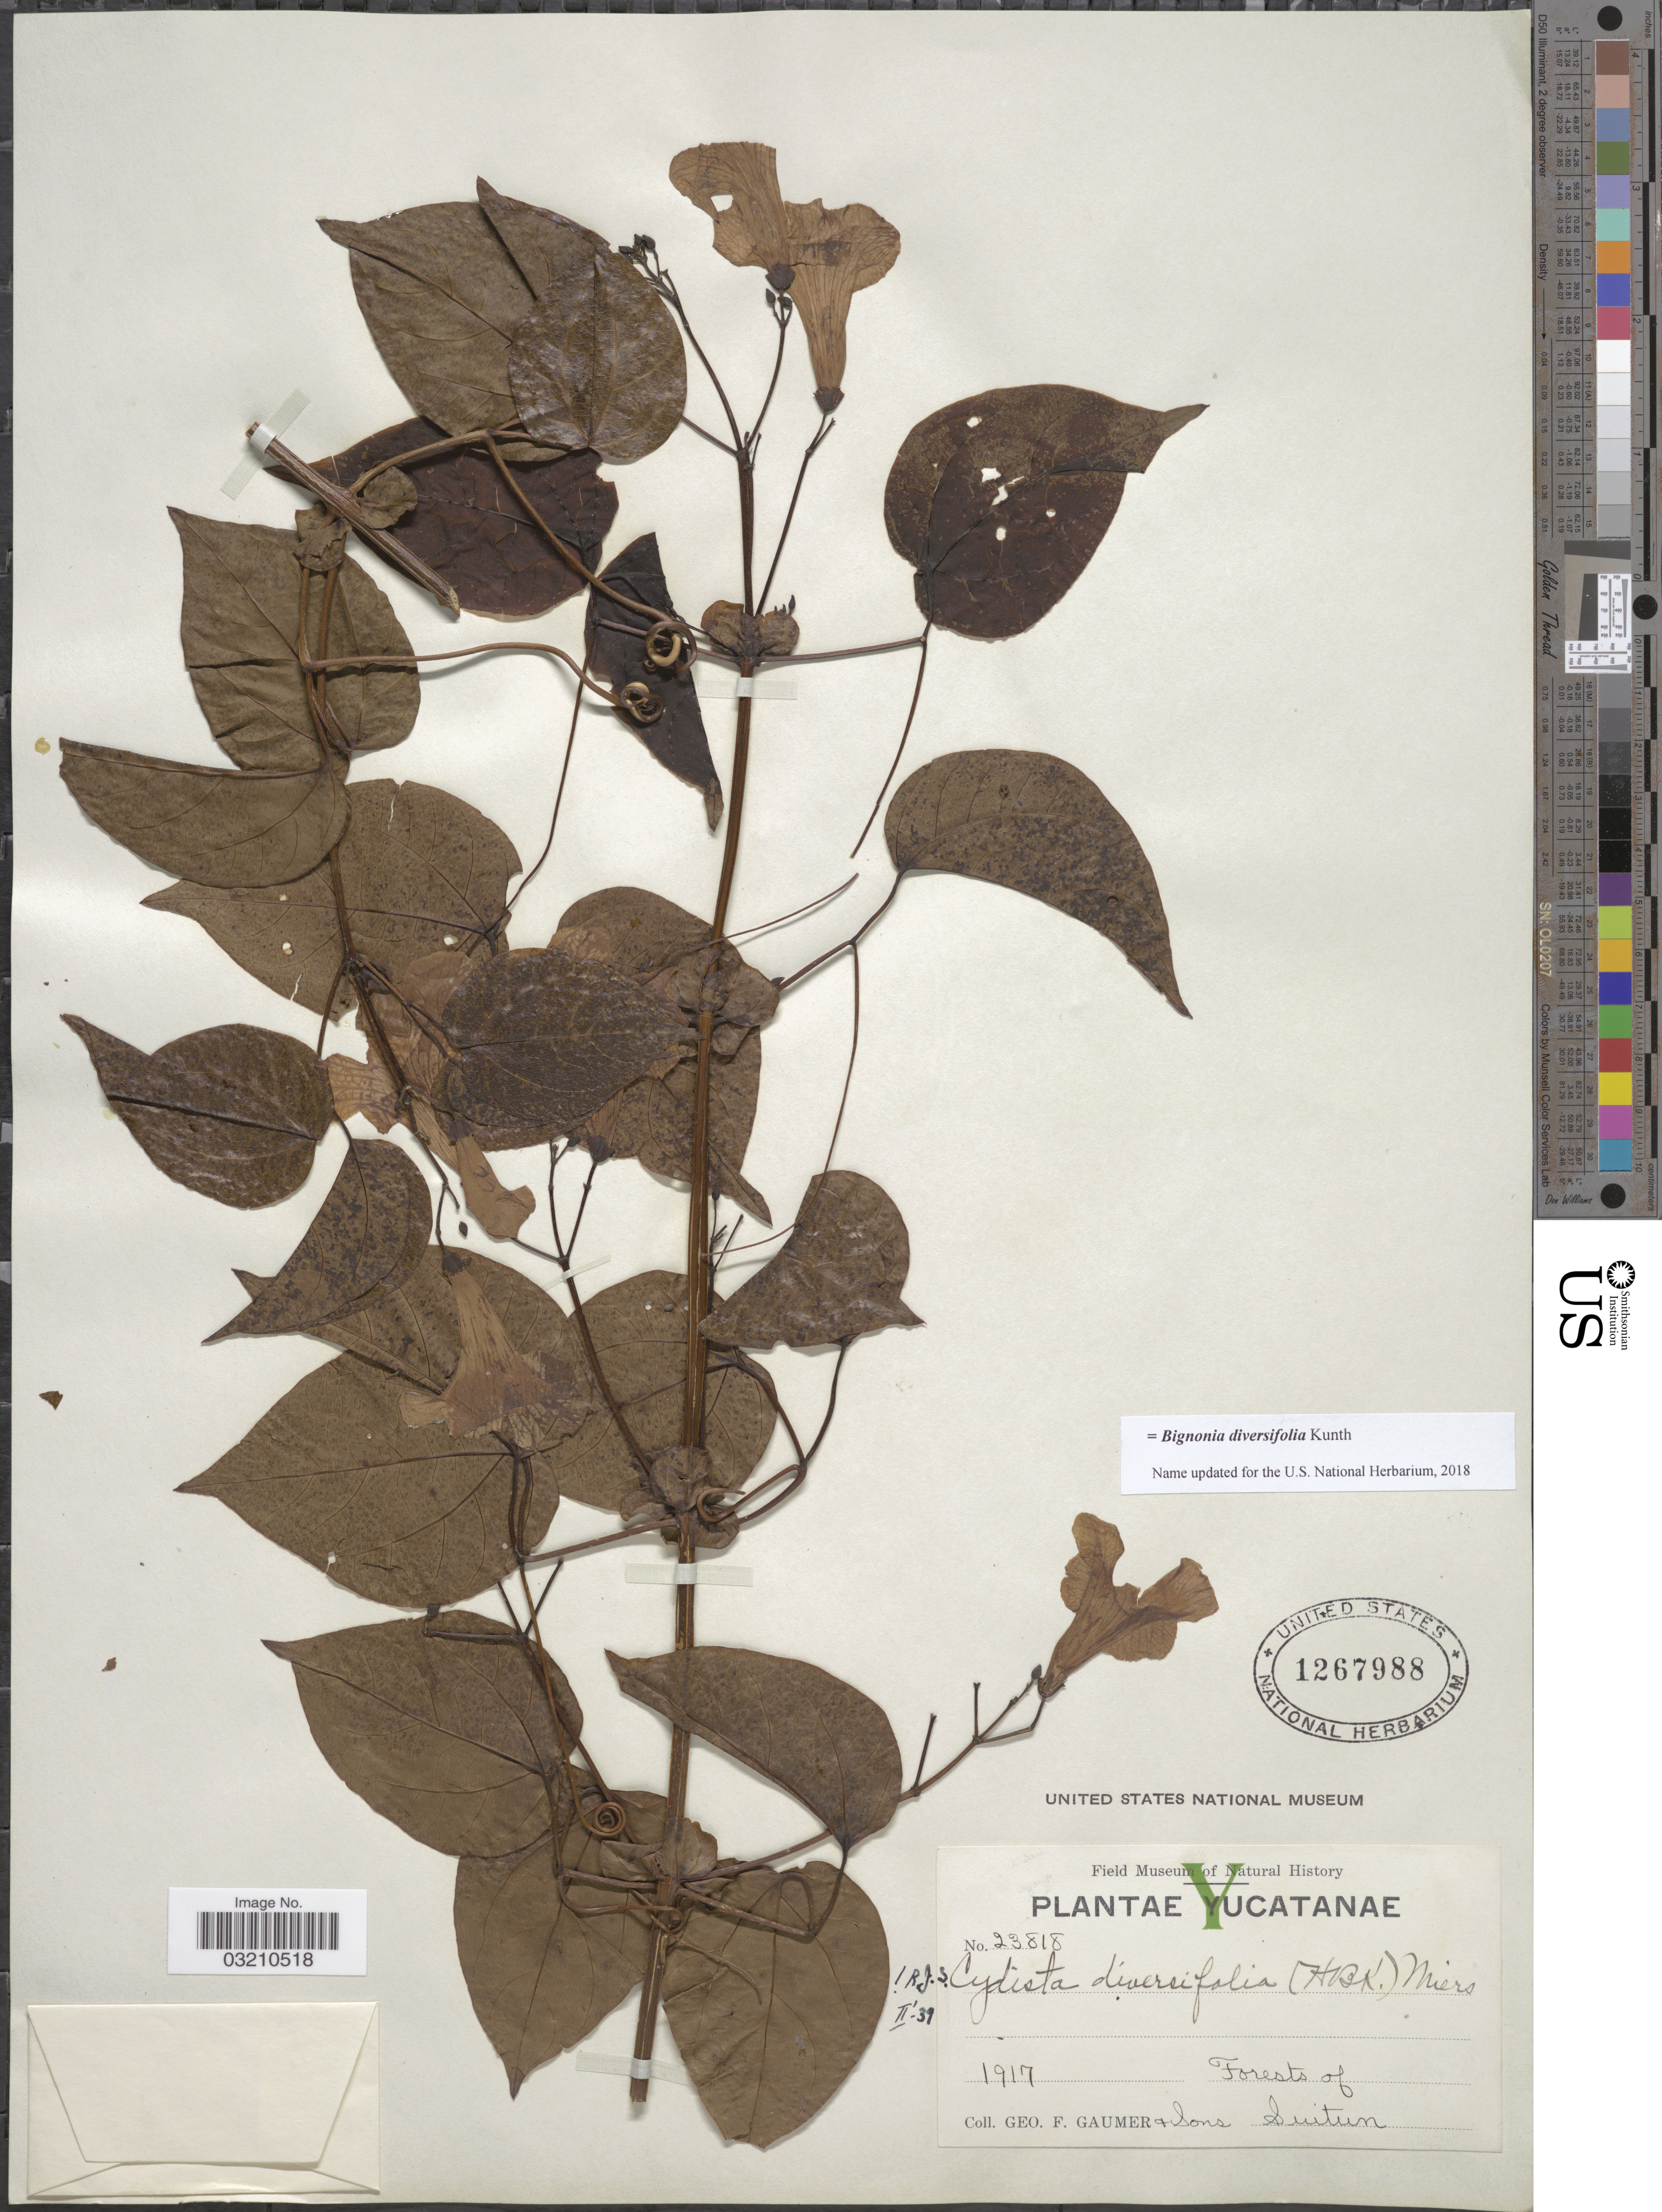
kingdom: Plantae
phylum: Tracheophyta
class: Magnoliopsida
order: Lamiales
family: Bignoniaceae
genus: Bignonia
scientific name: Bignonia diversifolia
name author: Kunth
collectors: G. F. Gaumer & Sons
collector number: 23818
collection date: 1917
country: Mexico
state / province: Yucatán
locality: Forest of Suitun.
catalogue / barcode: US 1267988